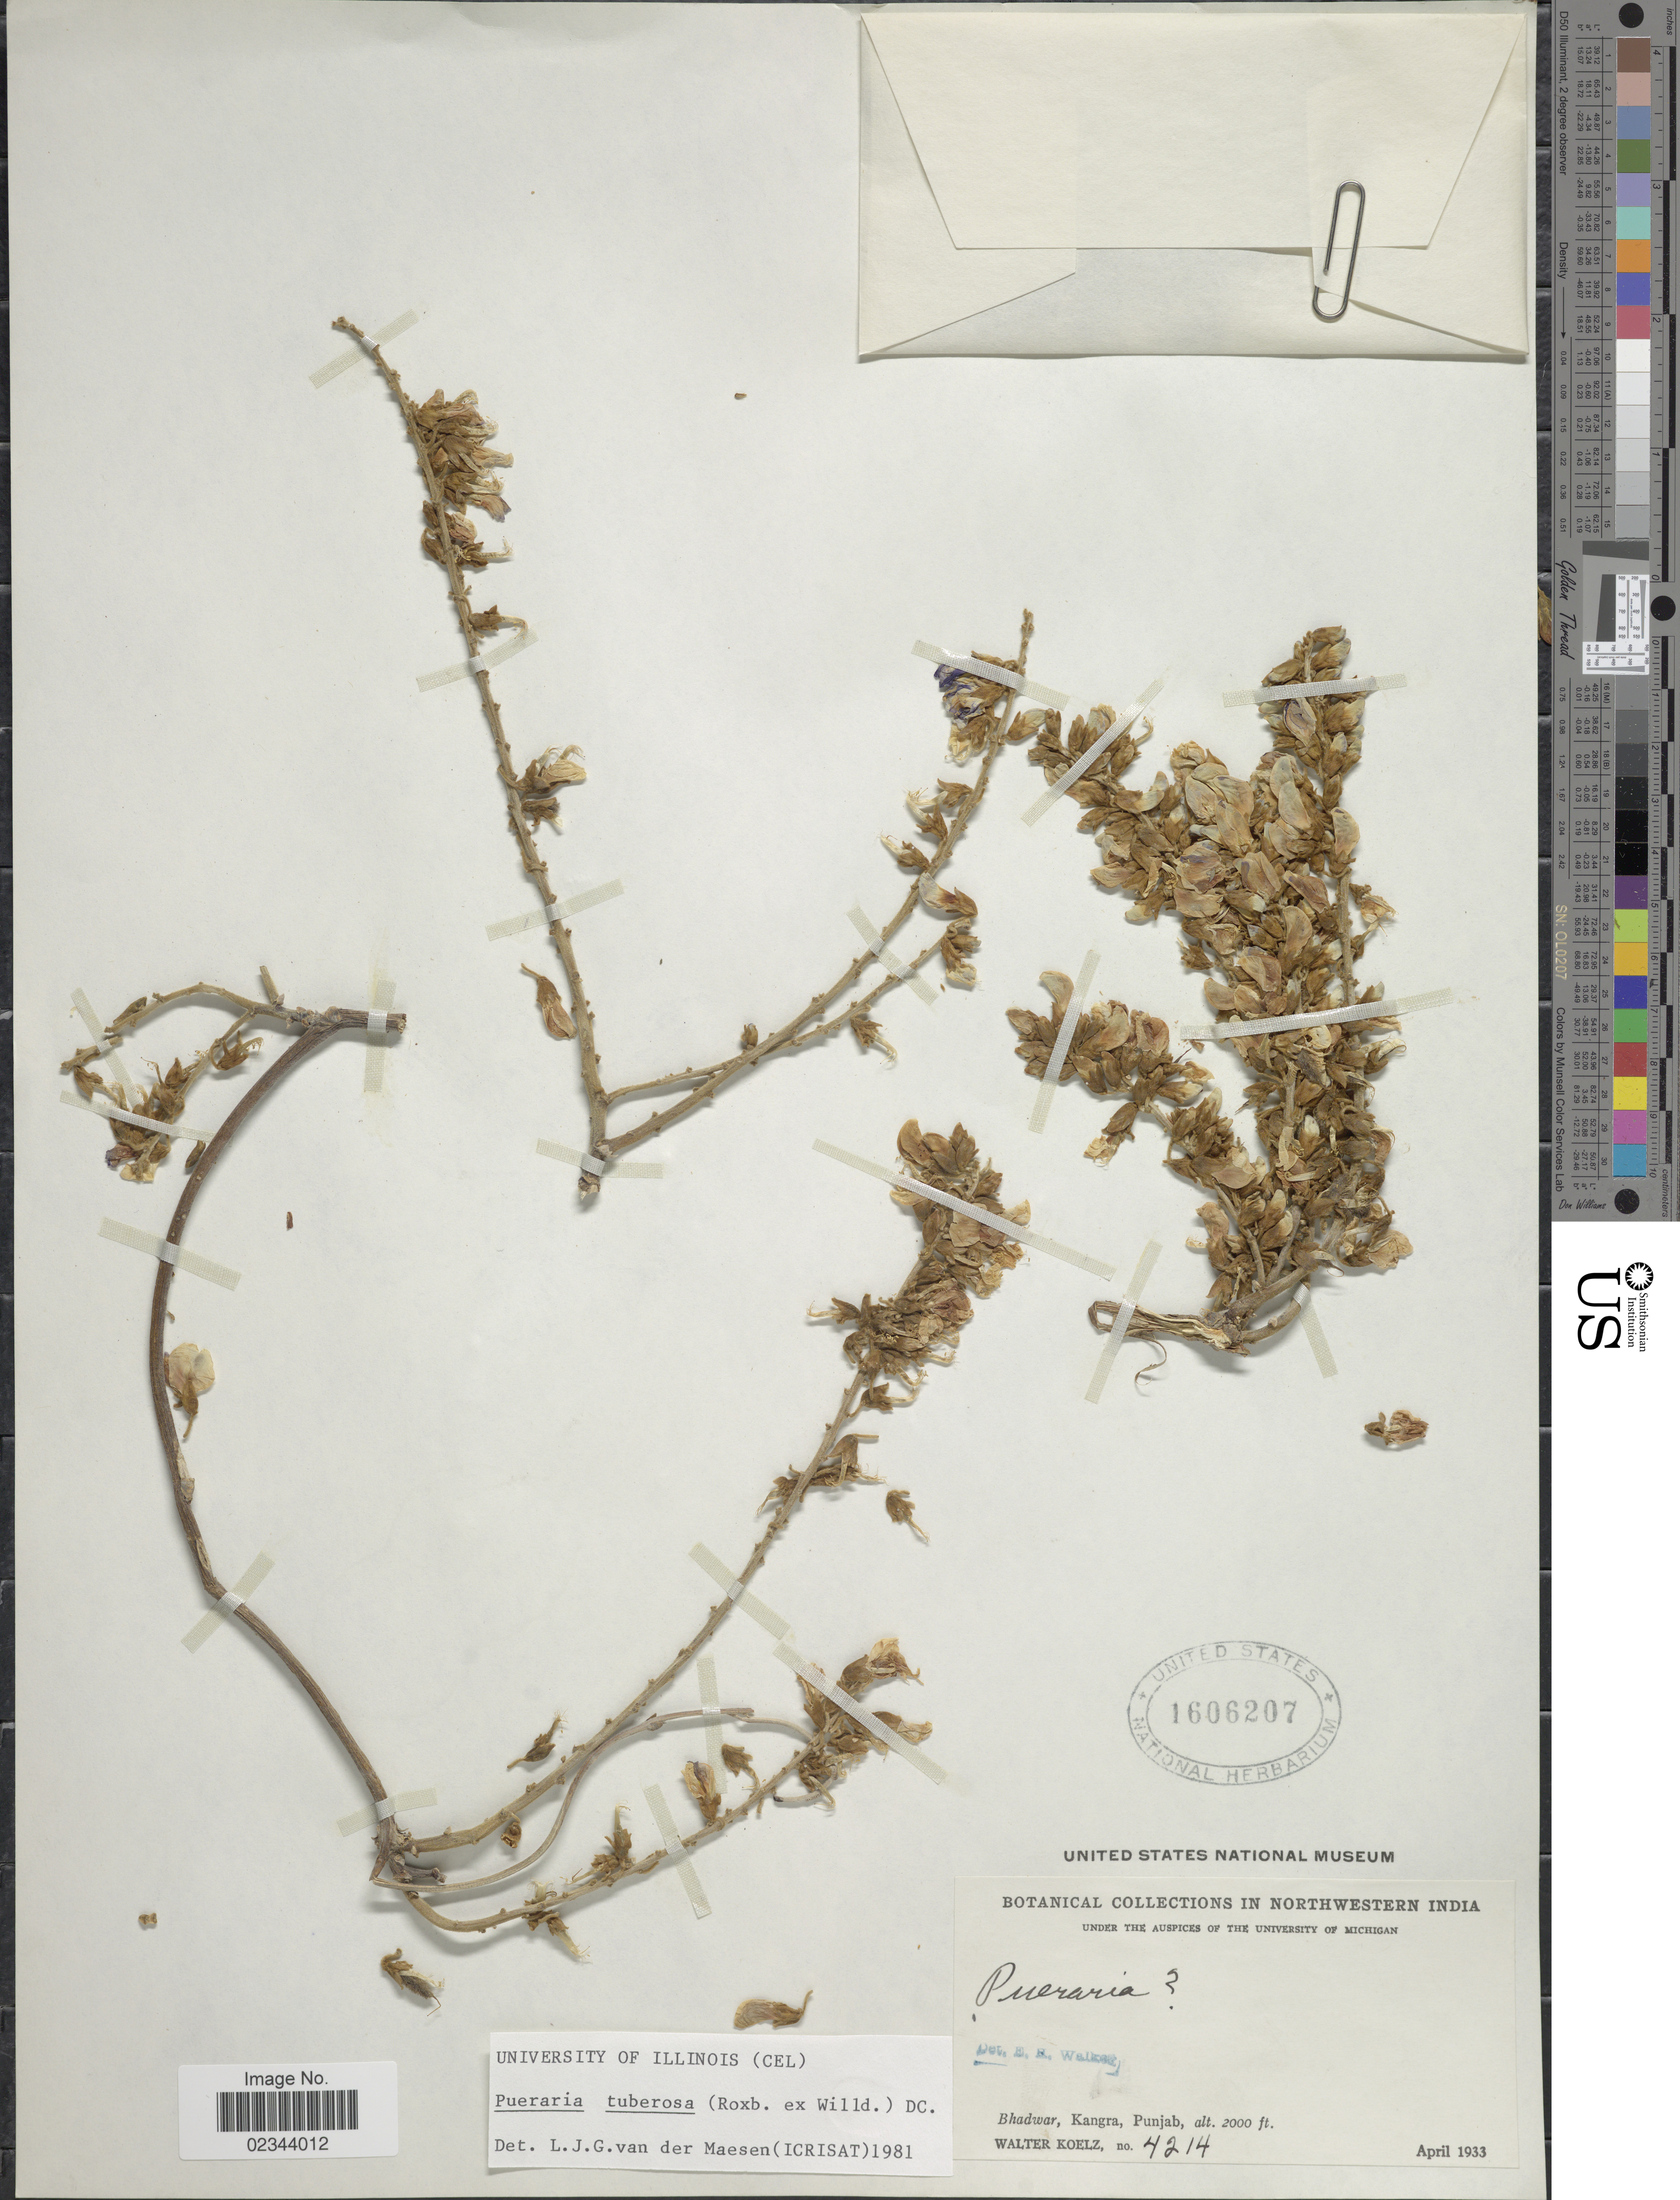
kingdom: Plantae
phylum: Tracheophyta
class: Magnoliopsida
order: Fabales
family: Fabaceae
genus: Pueraria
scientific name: Pueraria tuberosa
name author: (Roxb. ex Willd.) DC.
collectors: W. N. Koelz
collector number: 4214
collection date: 1933-04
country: India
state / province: Himachal Pradesh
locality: Northwestern India. Bhadwar, Kangra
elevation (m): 610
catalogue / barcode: US 1606207